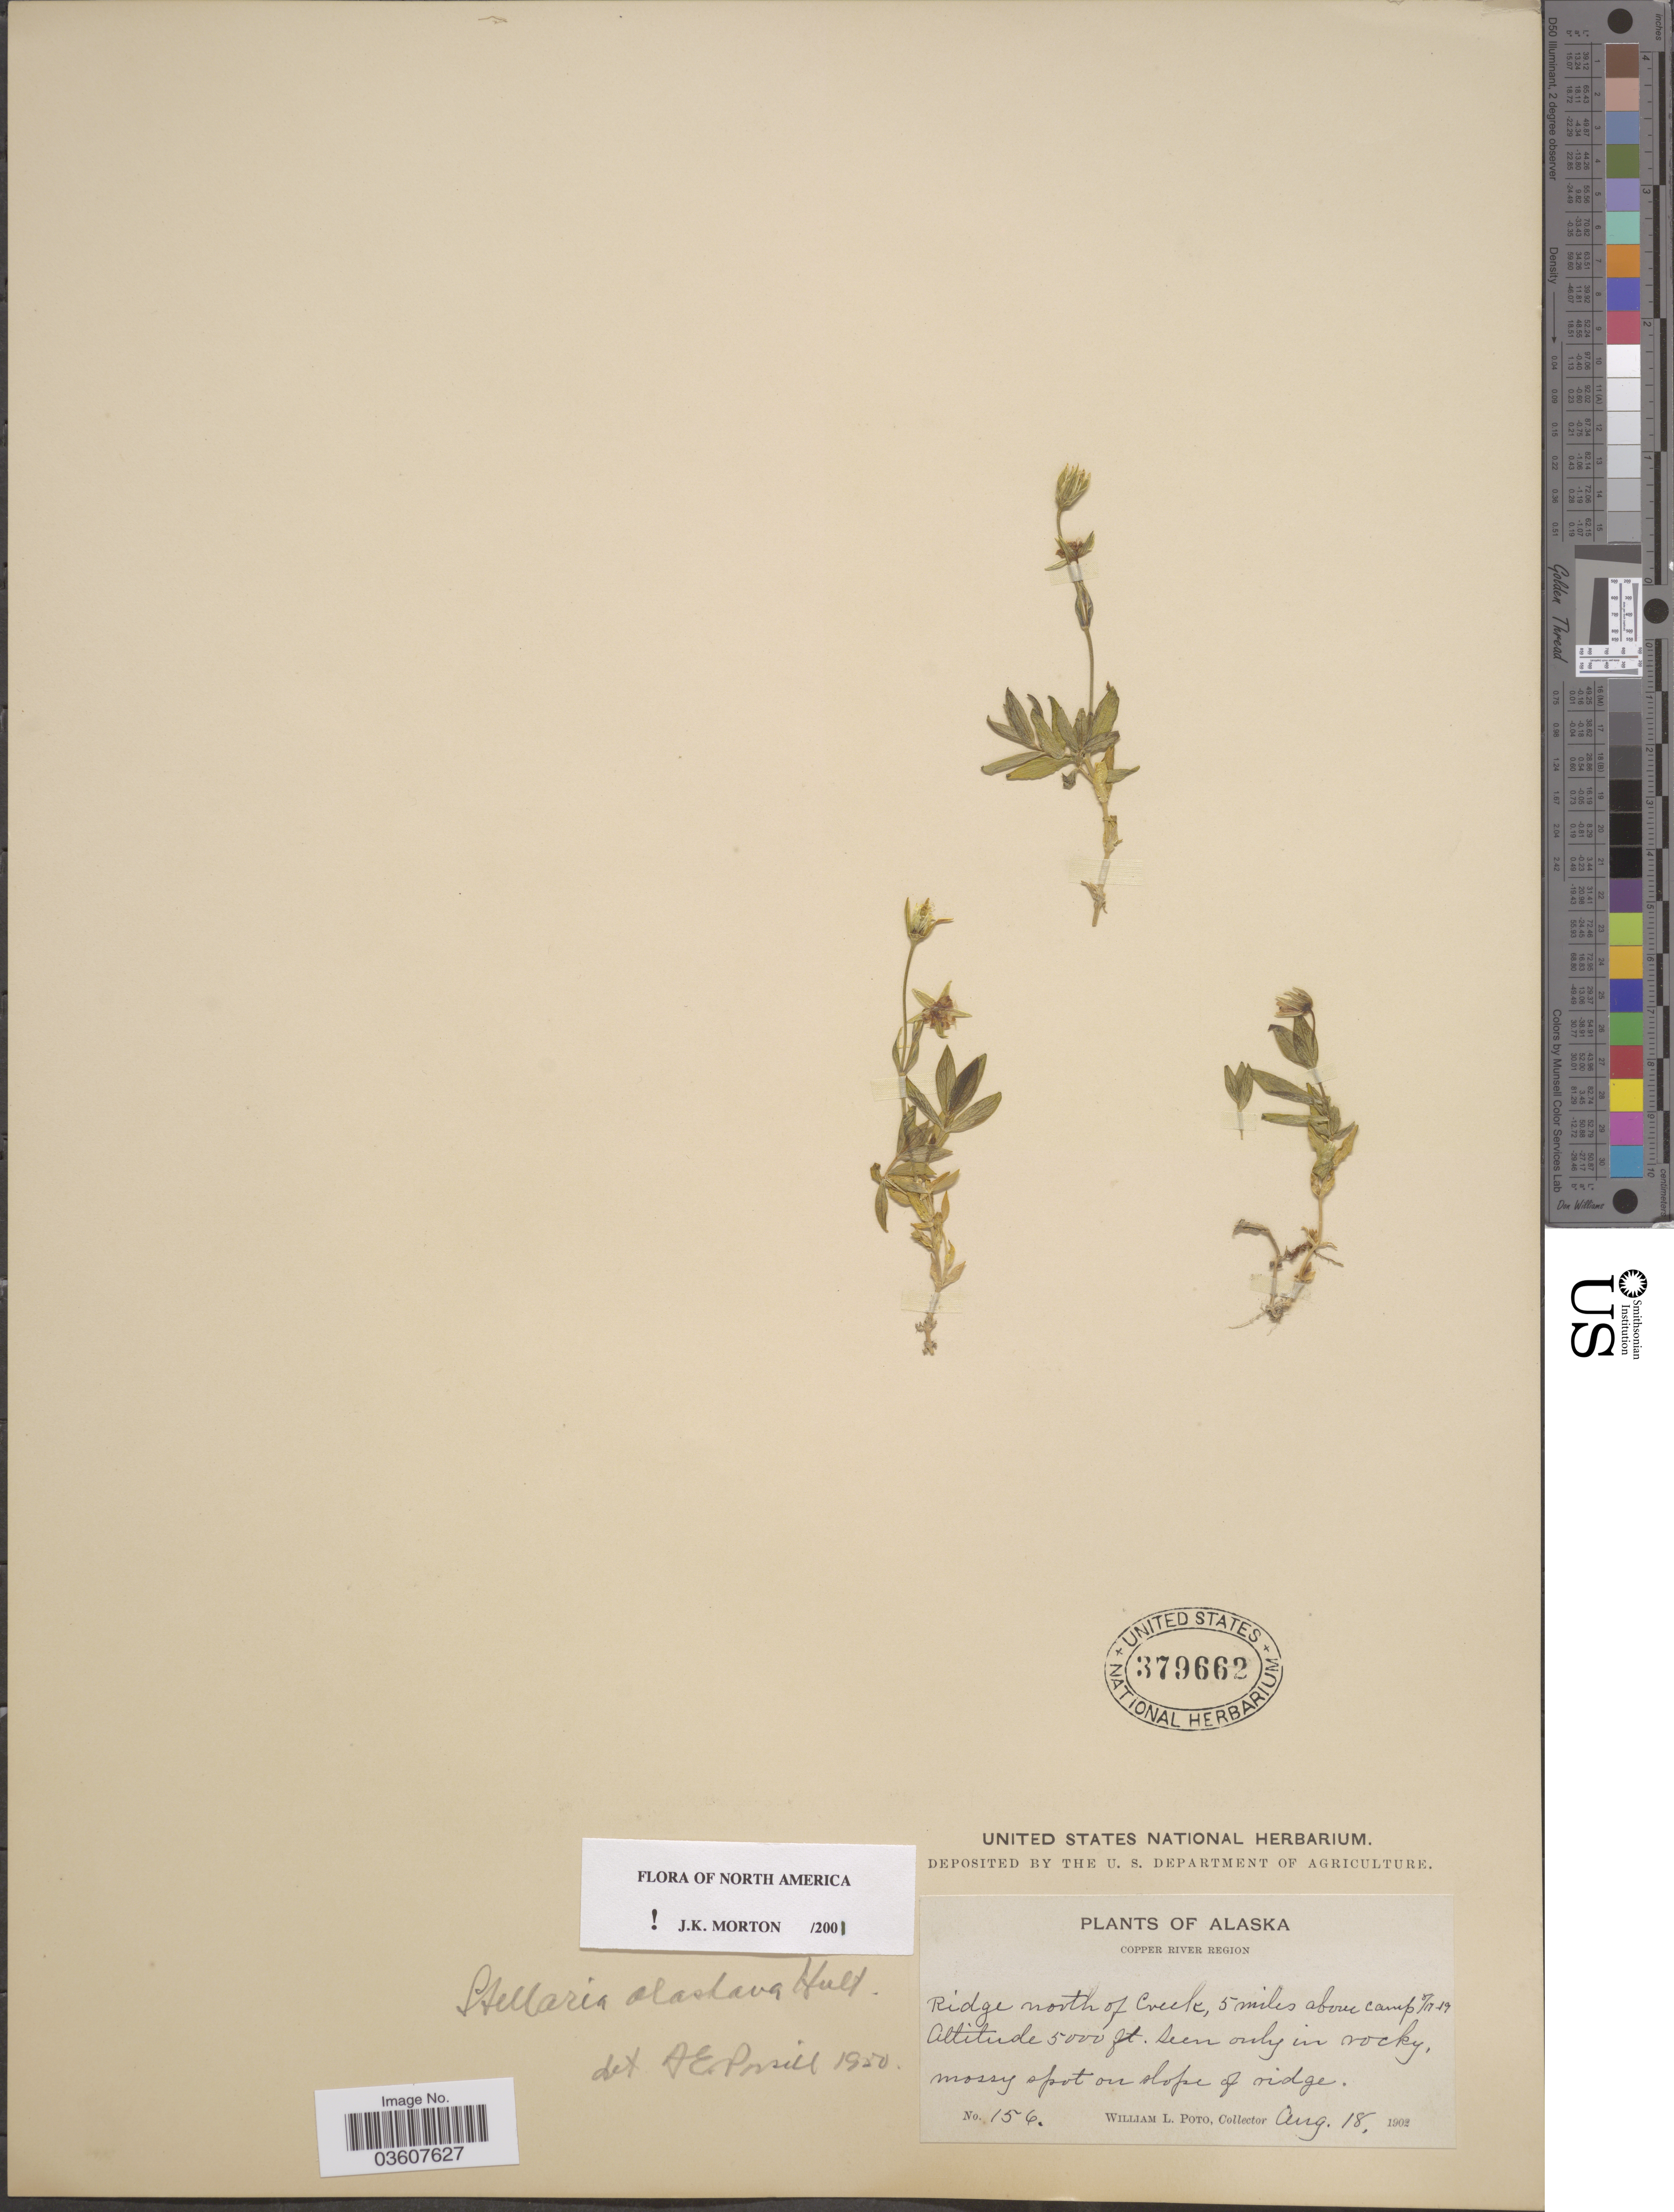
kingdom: Plantae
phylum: Tracheophyta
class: Magnoliopsida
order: Caryophyllales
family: Caryophyllaceae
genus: Stellaria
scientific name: Stellaria alaskana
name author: Hultén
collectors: W. Poto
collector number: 156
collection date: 1902-08-18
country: United States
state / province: Alaska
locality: Copper River Region. Ridge north of Creek, 5 miles above Camp 8/17-19.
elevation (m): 1524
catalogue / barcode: US 379662